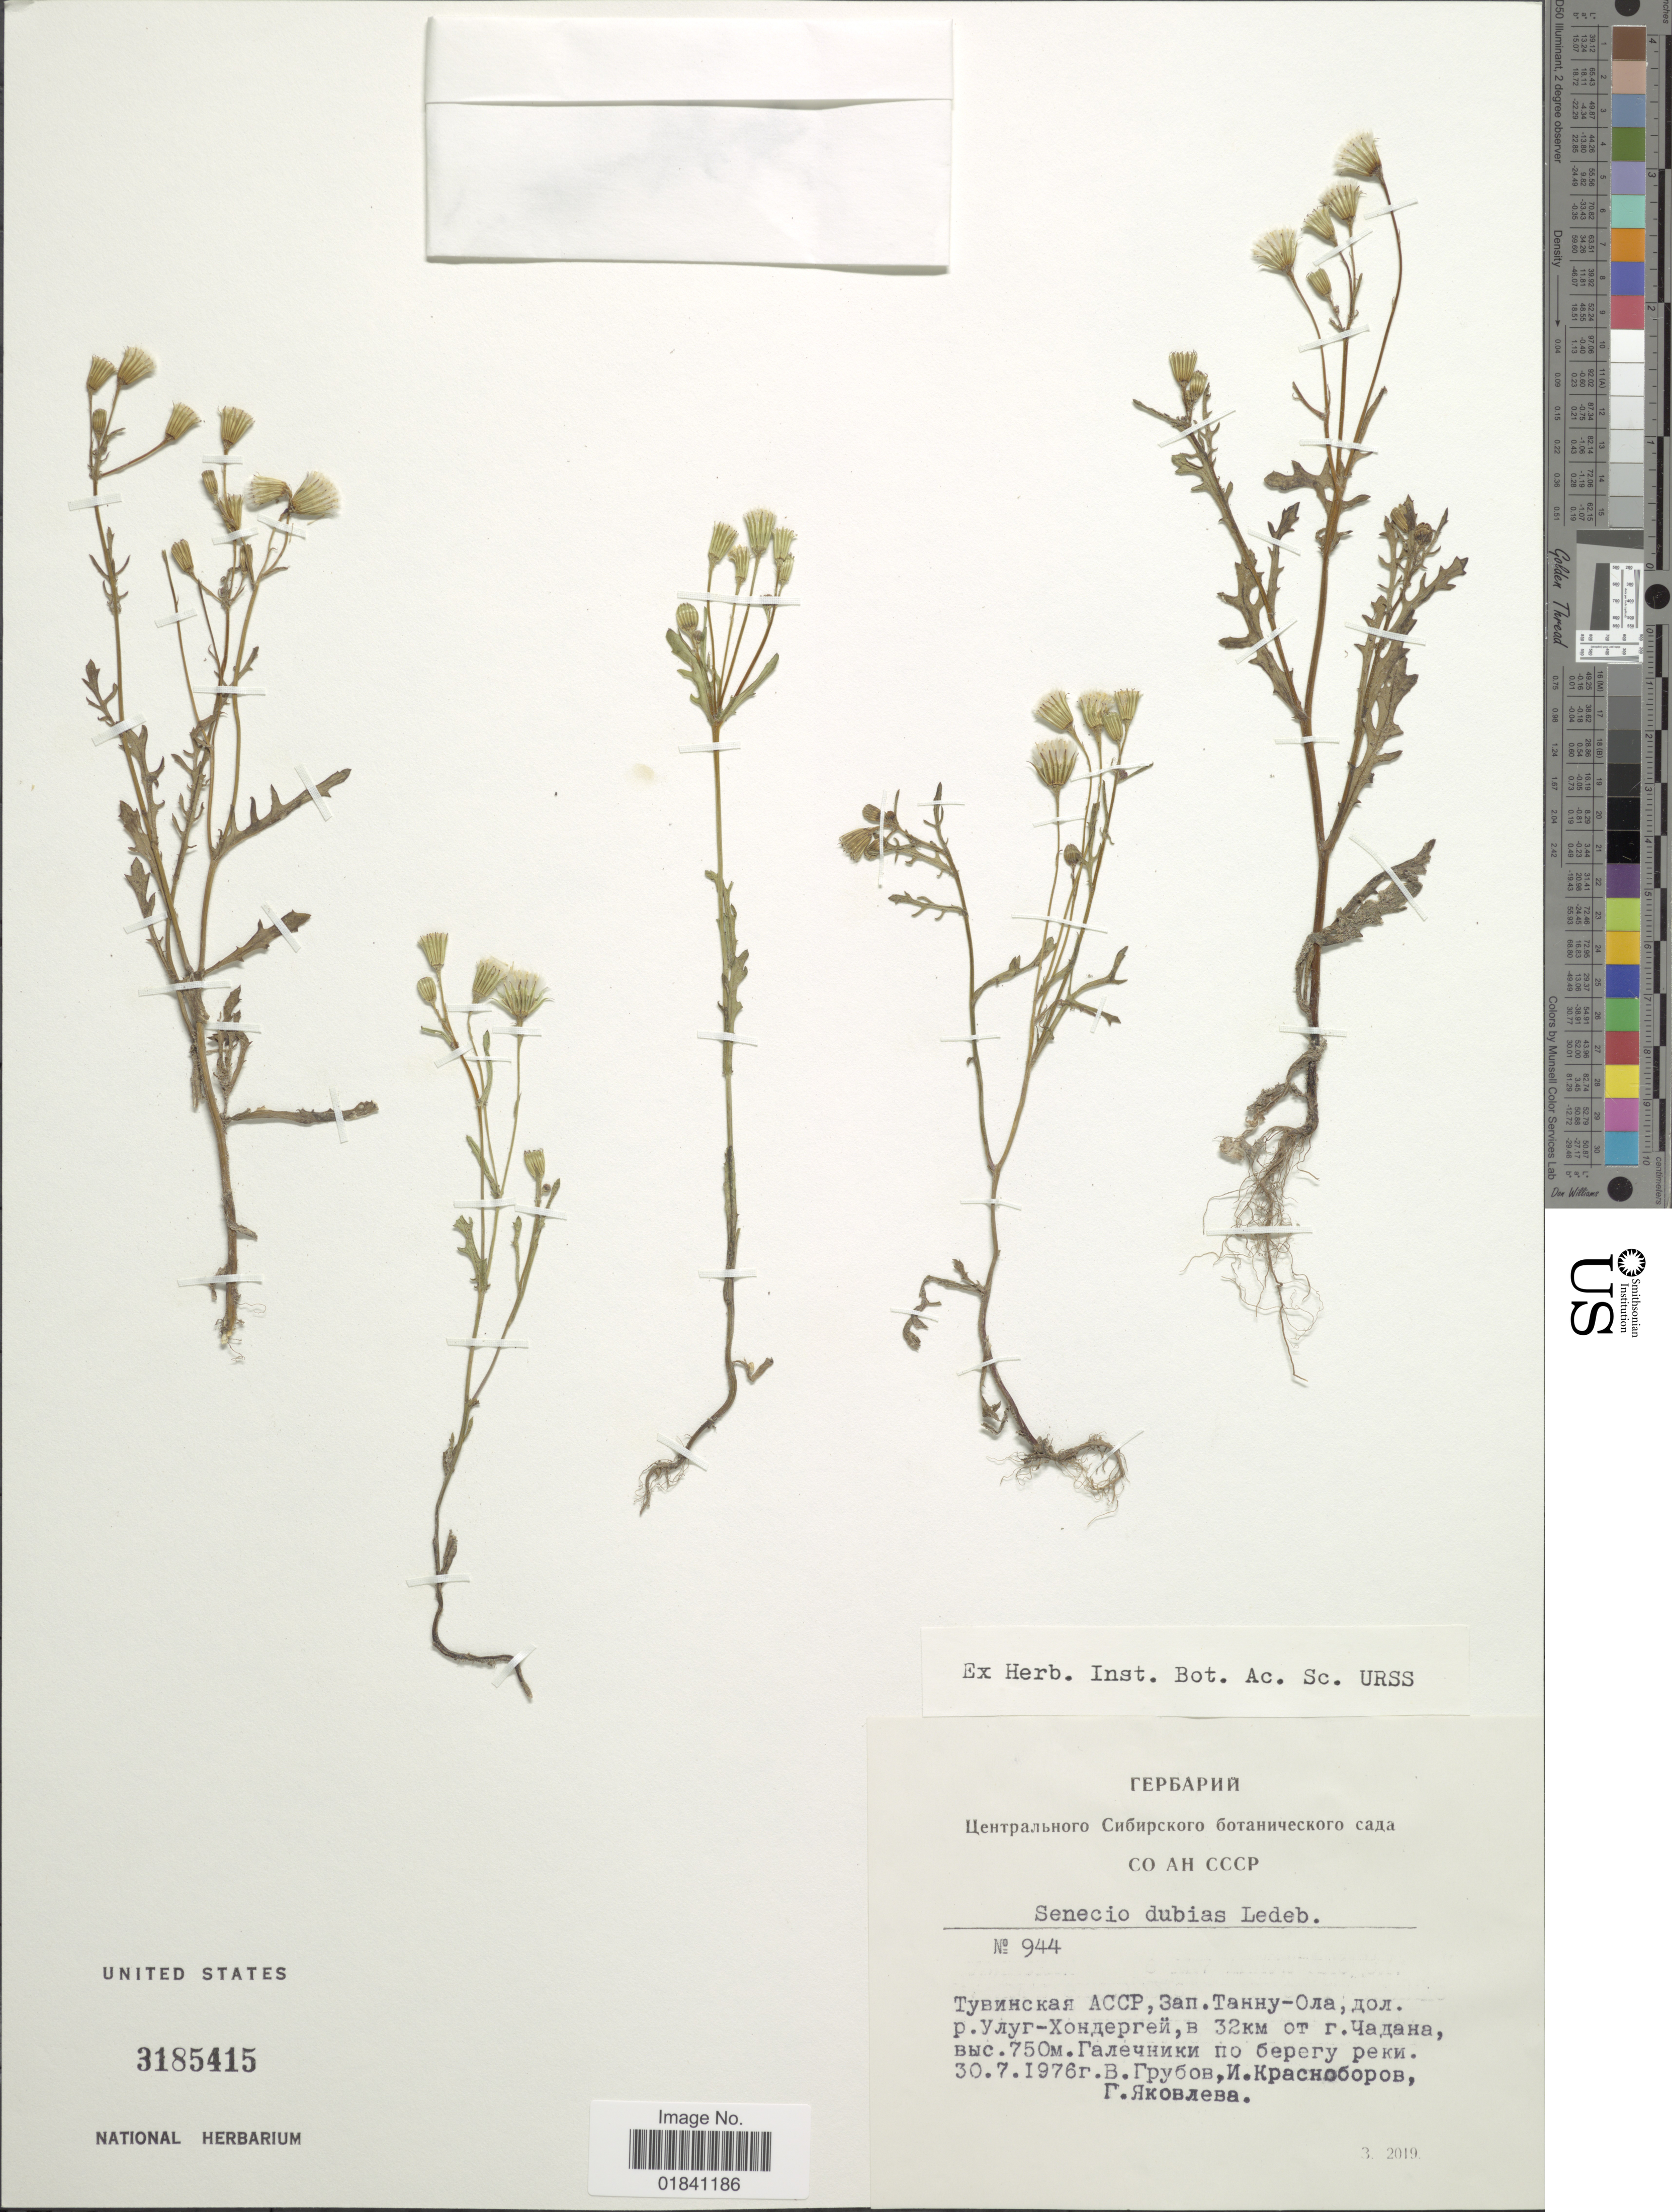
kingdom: Plantae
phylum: Tracheophyta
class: Magnoliopsida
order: Asterales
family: Asteraceae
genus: Senecio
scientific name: Senecio dubius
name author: Ledeb.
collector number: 944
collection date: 1976-07-30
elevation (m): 750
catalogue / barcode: US 3185415